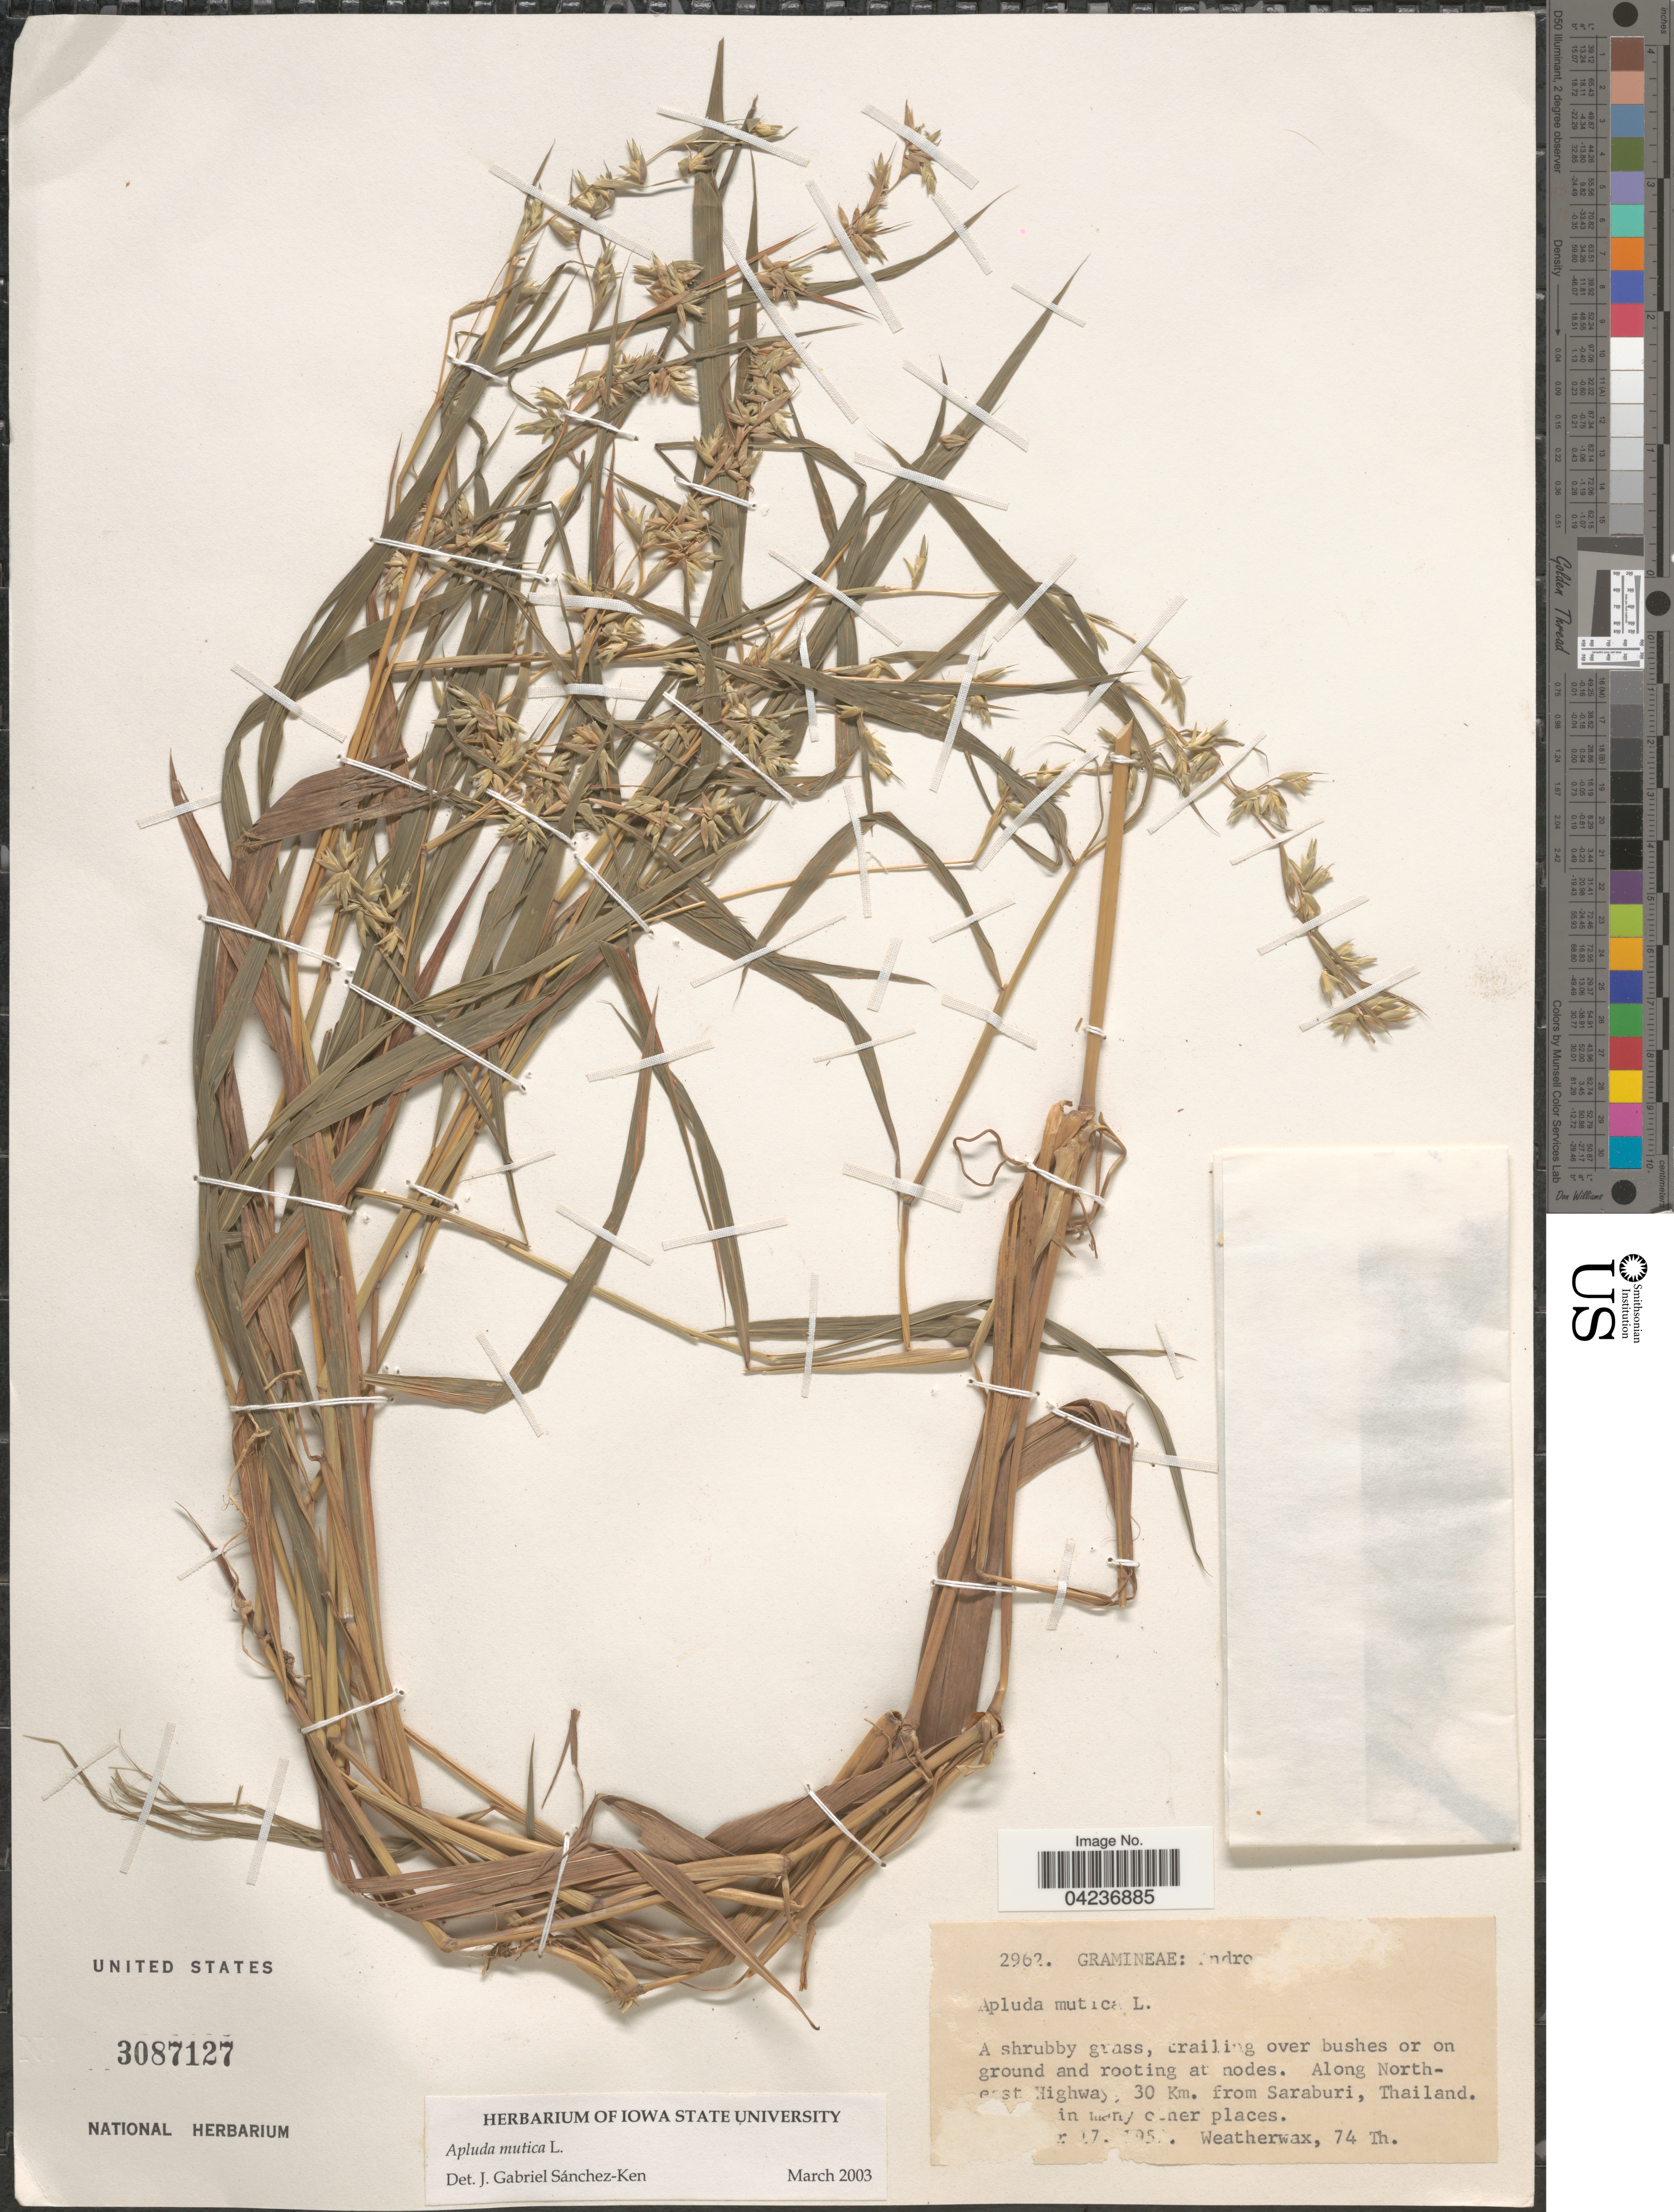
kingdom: Plantae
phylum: Tracheophyta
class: Liliopsida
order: Poales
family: Poaceae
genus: Apluda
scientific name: Apluda mutica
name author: L.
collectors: -. Weatherwax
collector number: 74Th.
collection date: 1957-12-17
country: Thailand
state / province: Saraburi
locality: Along North-east Highway, 30 Km. from Saraburi.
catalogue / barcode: US 3087127